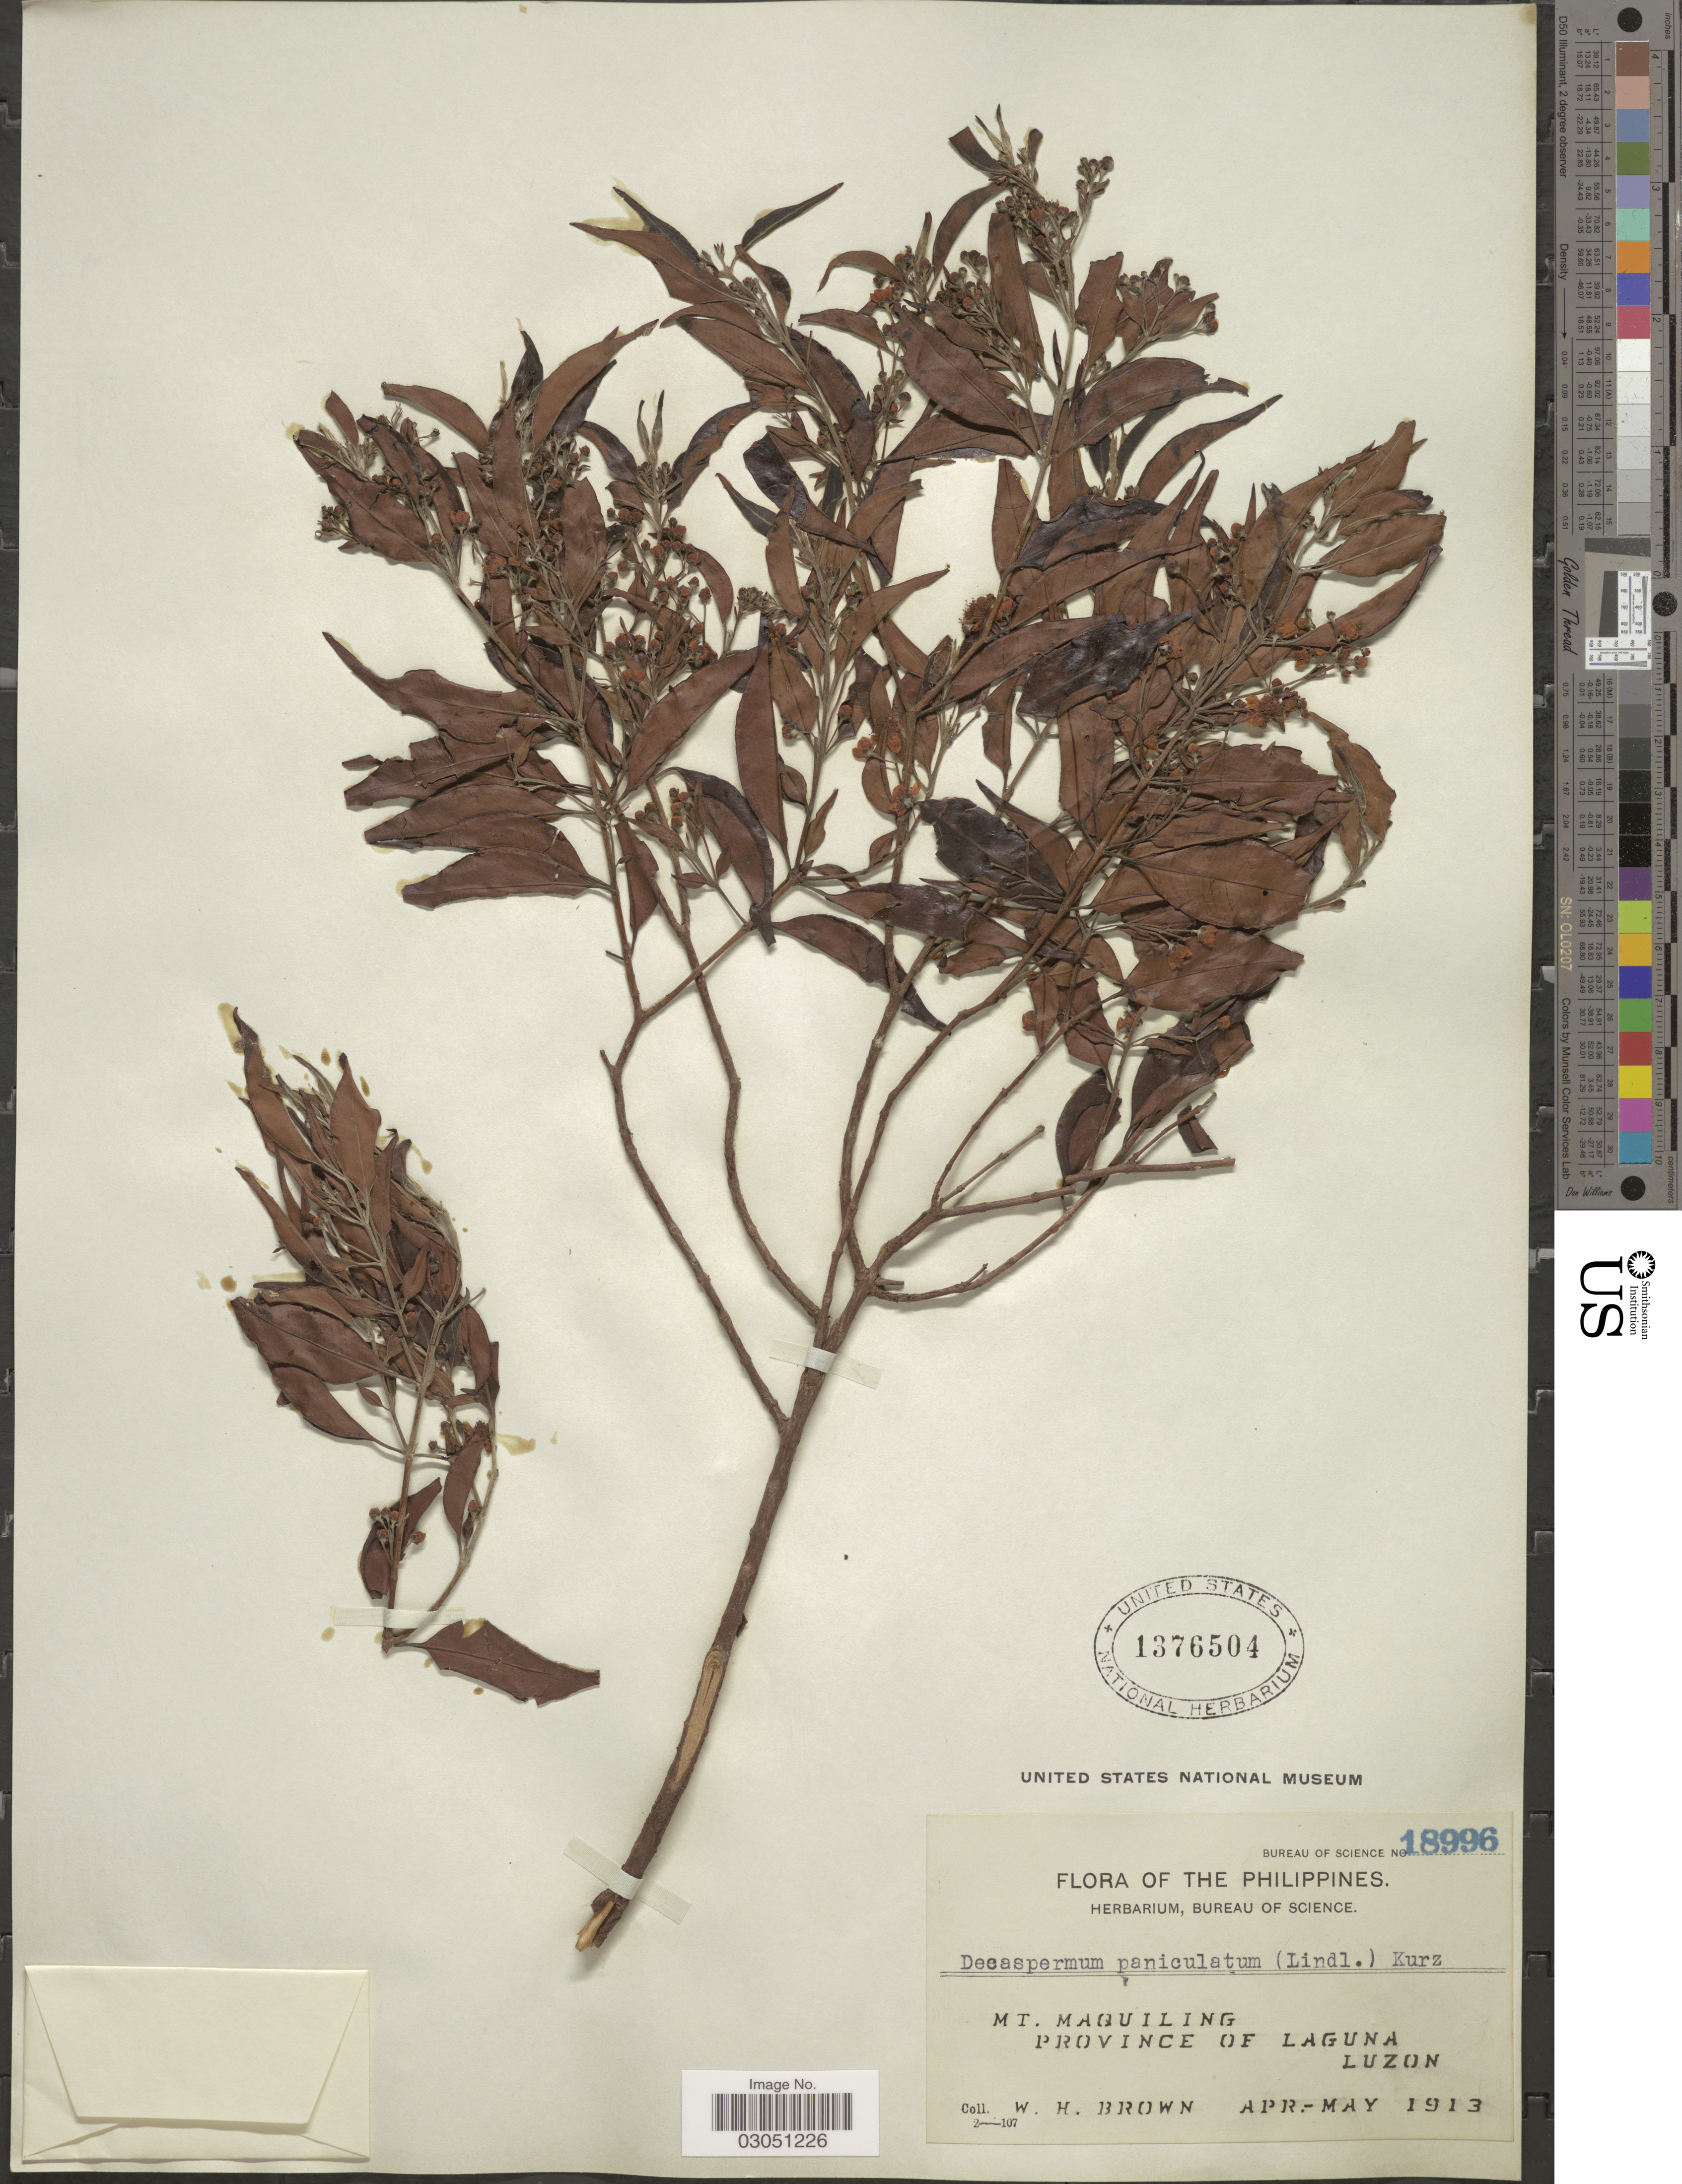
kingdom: Plantae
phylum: Tracheophyta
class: Magnoliopsida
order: Myrtales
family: Myrtaceae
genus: Decaspermum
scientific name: Decaspermum fruticosum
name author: J.R. Forst. & G. Forst.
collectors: W. H. Brown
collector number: Bureau of science 18996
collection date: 1913-04/1913-05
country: Philippines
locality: Mt. Maquiling, Province of Laguna, Luzon.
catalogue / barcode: US 1376504